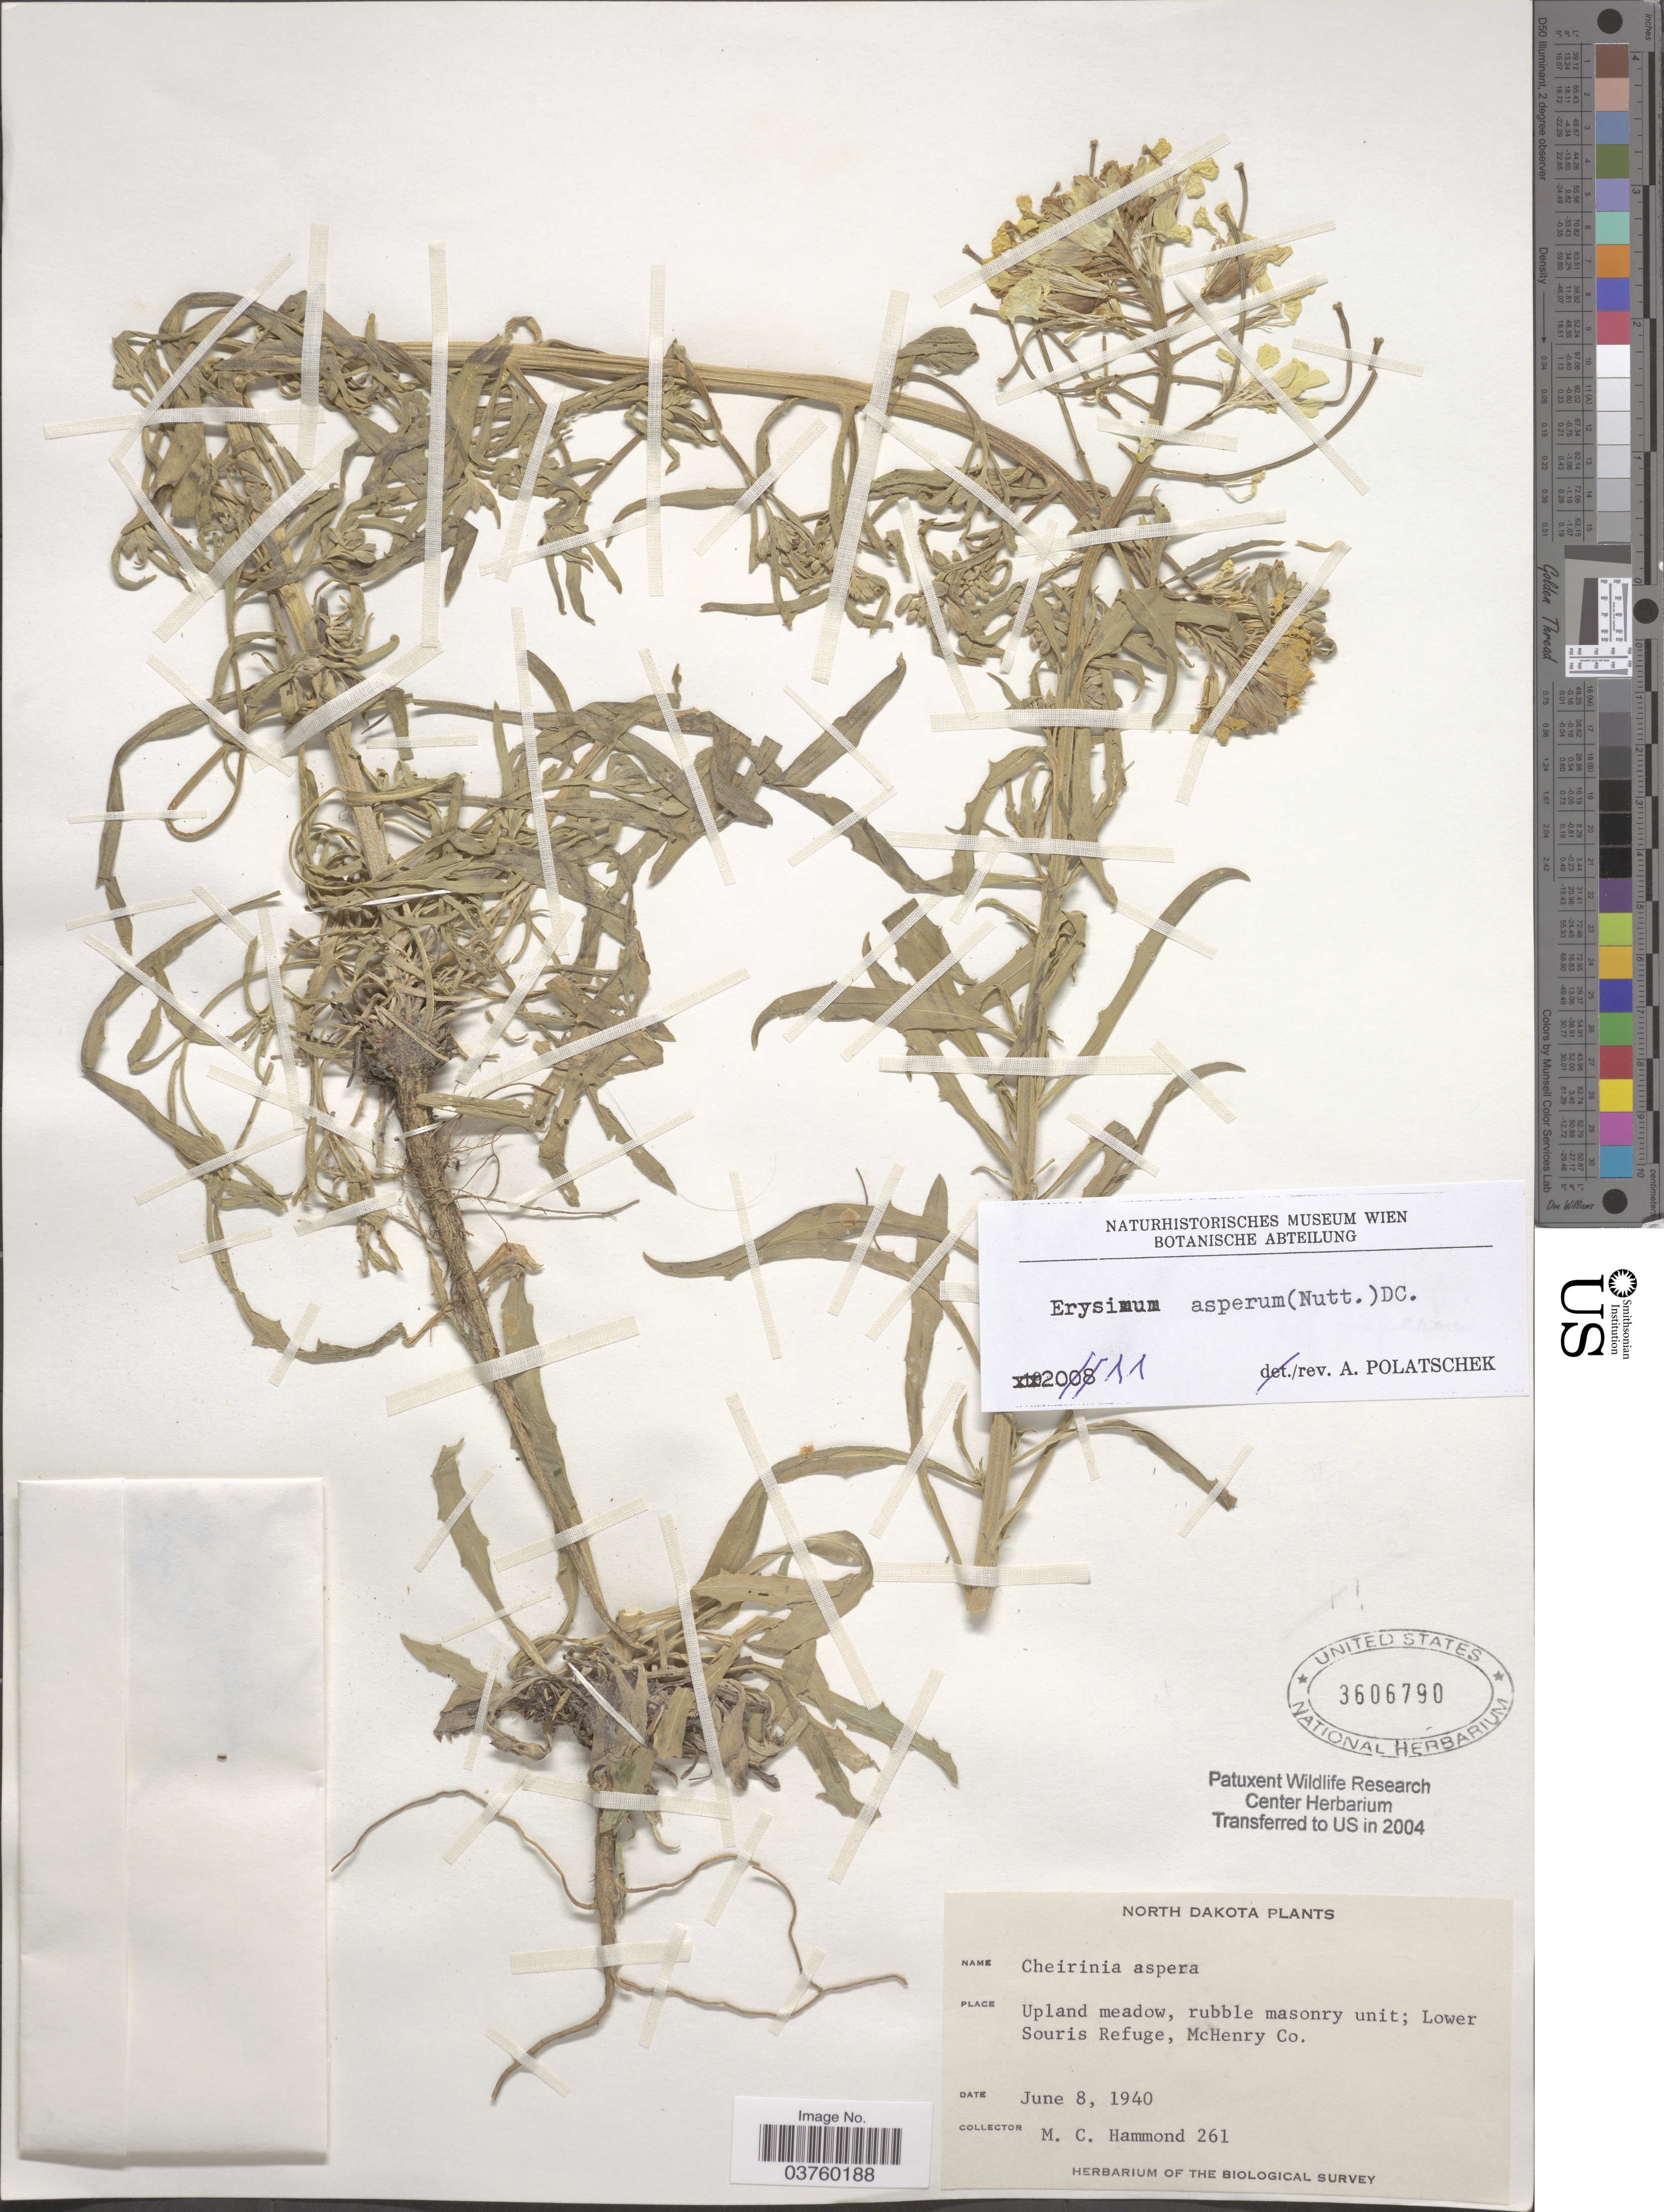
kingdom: Plantae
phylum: Tracheophyta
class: Magnoliopsida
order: Brassicales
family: Brassicaceae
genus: Erysimum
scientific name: Erysimum asperum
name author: (Nutt.) DC.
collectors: M. Hammond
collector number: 261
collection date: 1940-06-08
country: United States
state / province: North Dakota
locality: Upland meadow, rubble masonry unit; Lower Souris Refuge, McHenry Co.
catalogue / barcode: US 3606790